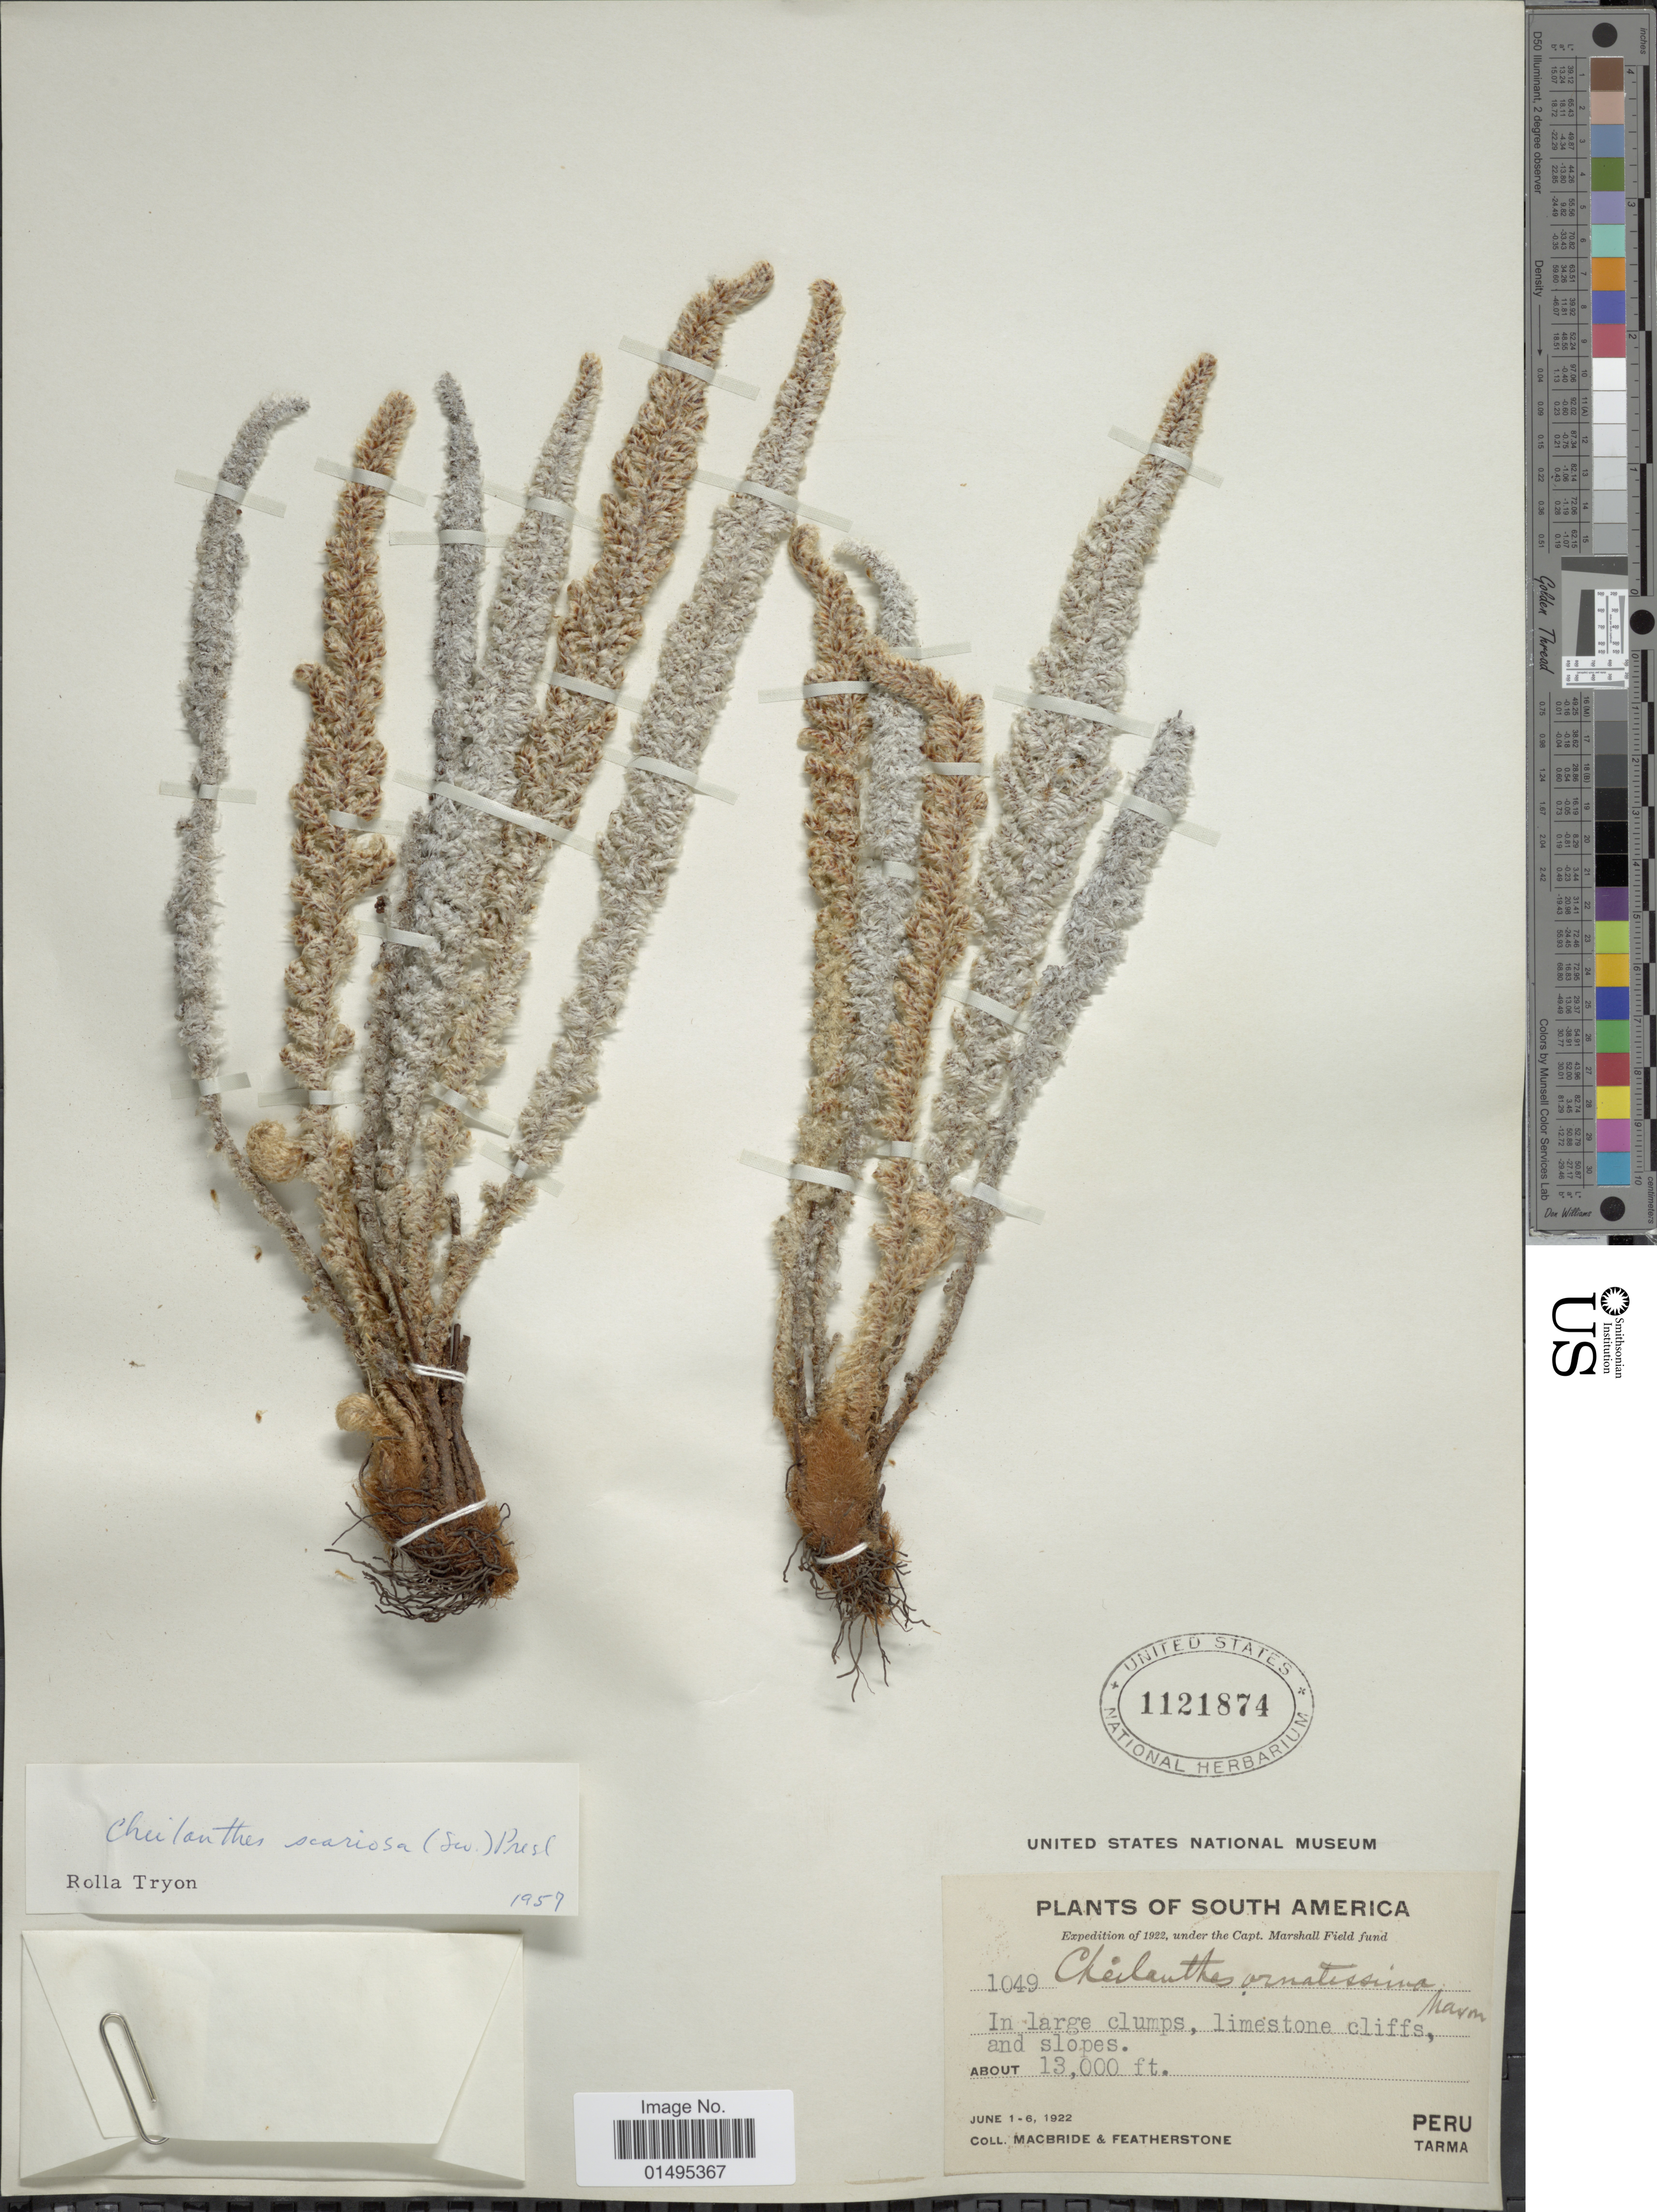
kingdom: Plantae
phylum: Tracheophyta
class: Polypodiopsida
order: Polypodiales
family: Pteridaceae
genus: Myriopteris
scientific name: Myriopteris scariosa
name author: (Sw.) Fée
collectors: Macbride, -- & -. Featherstone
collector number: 1049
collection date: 1922-06-01/1922-06-06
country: Peru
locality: South America, Peru, Tarma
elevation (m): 3962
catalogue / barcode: US 1121874